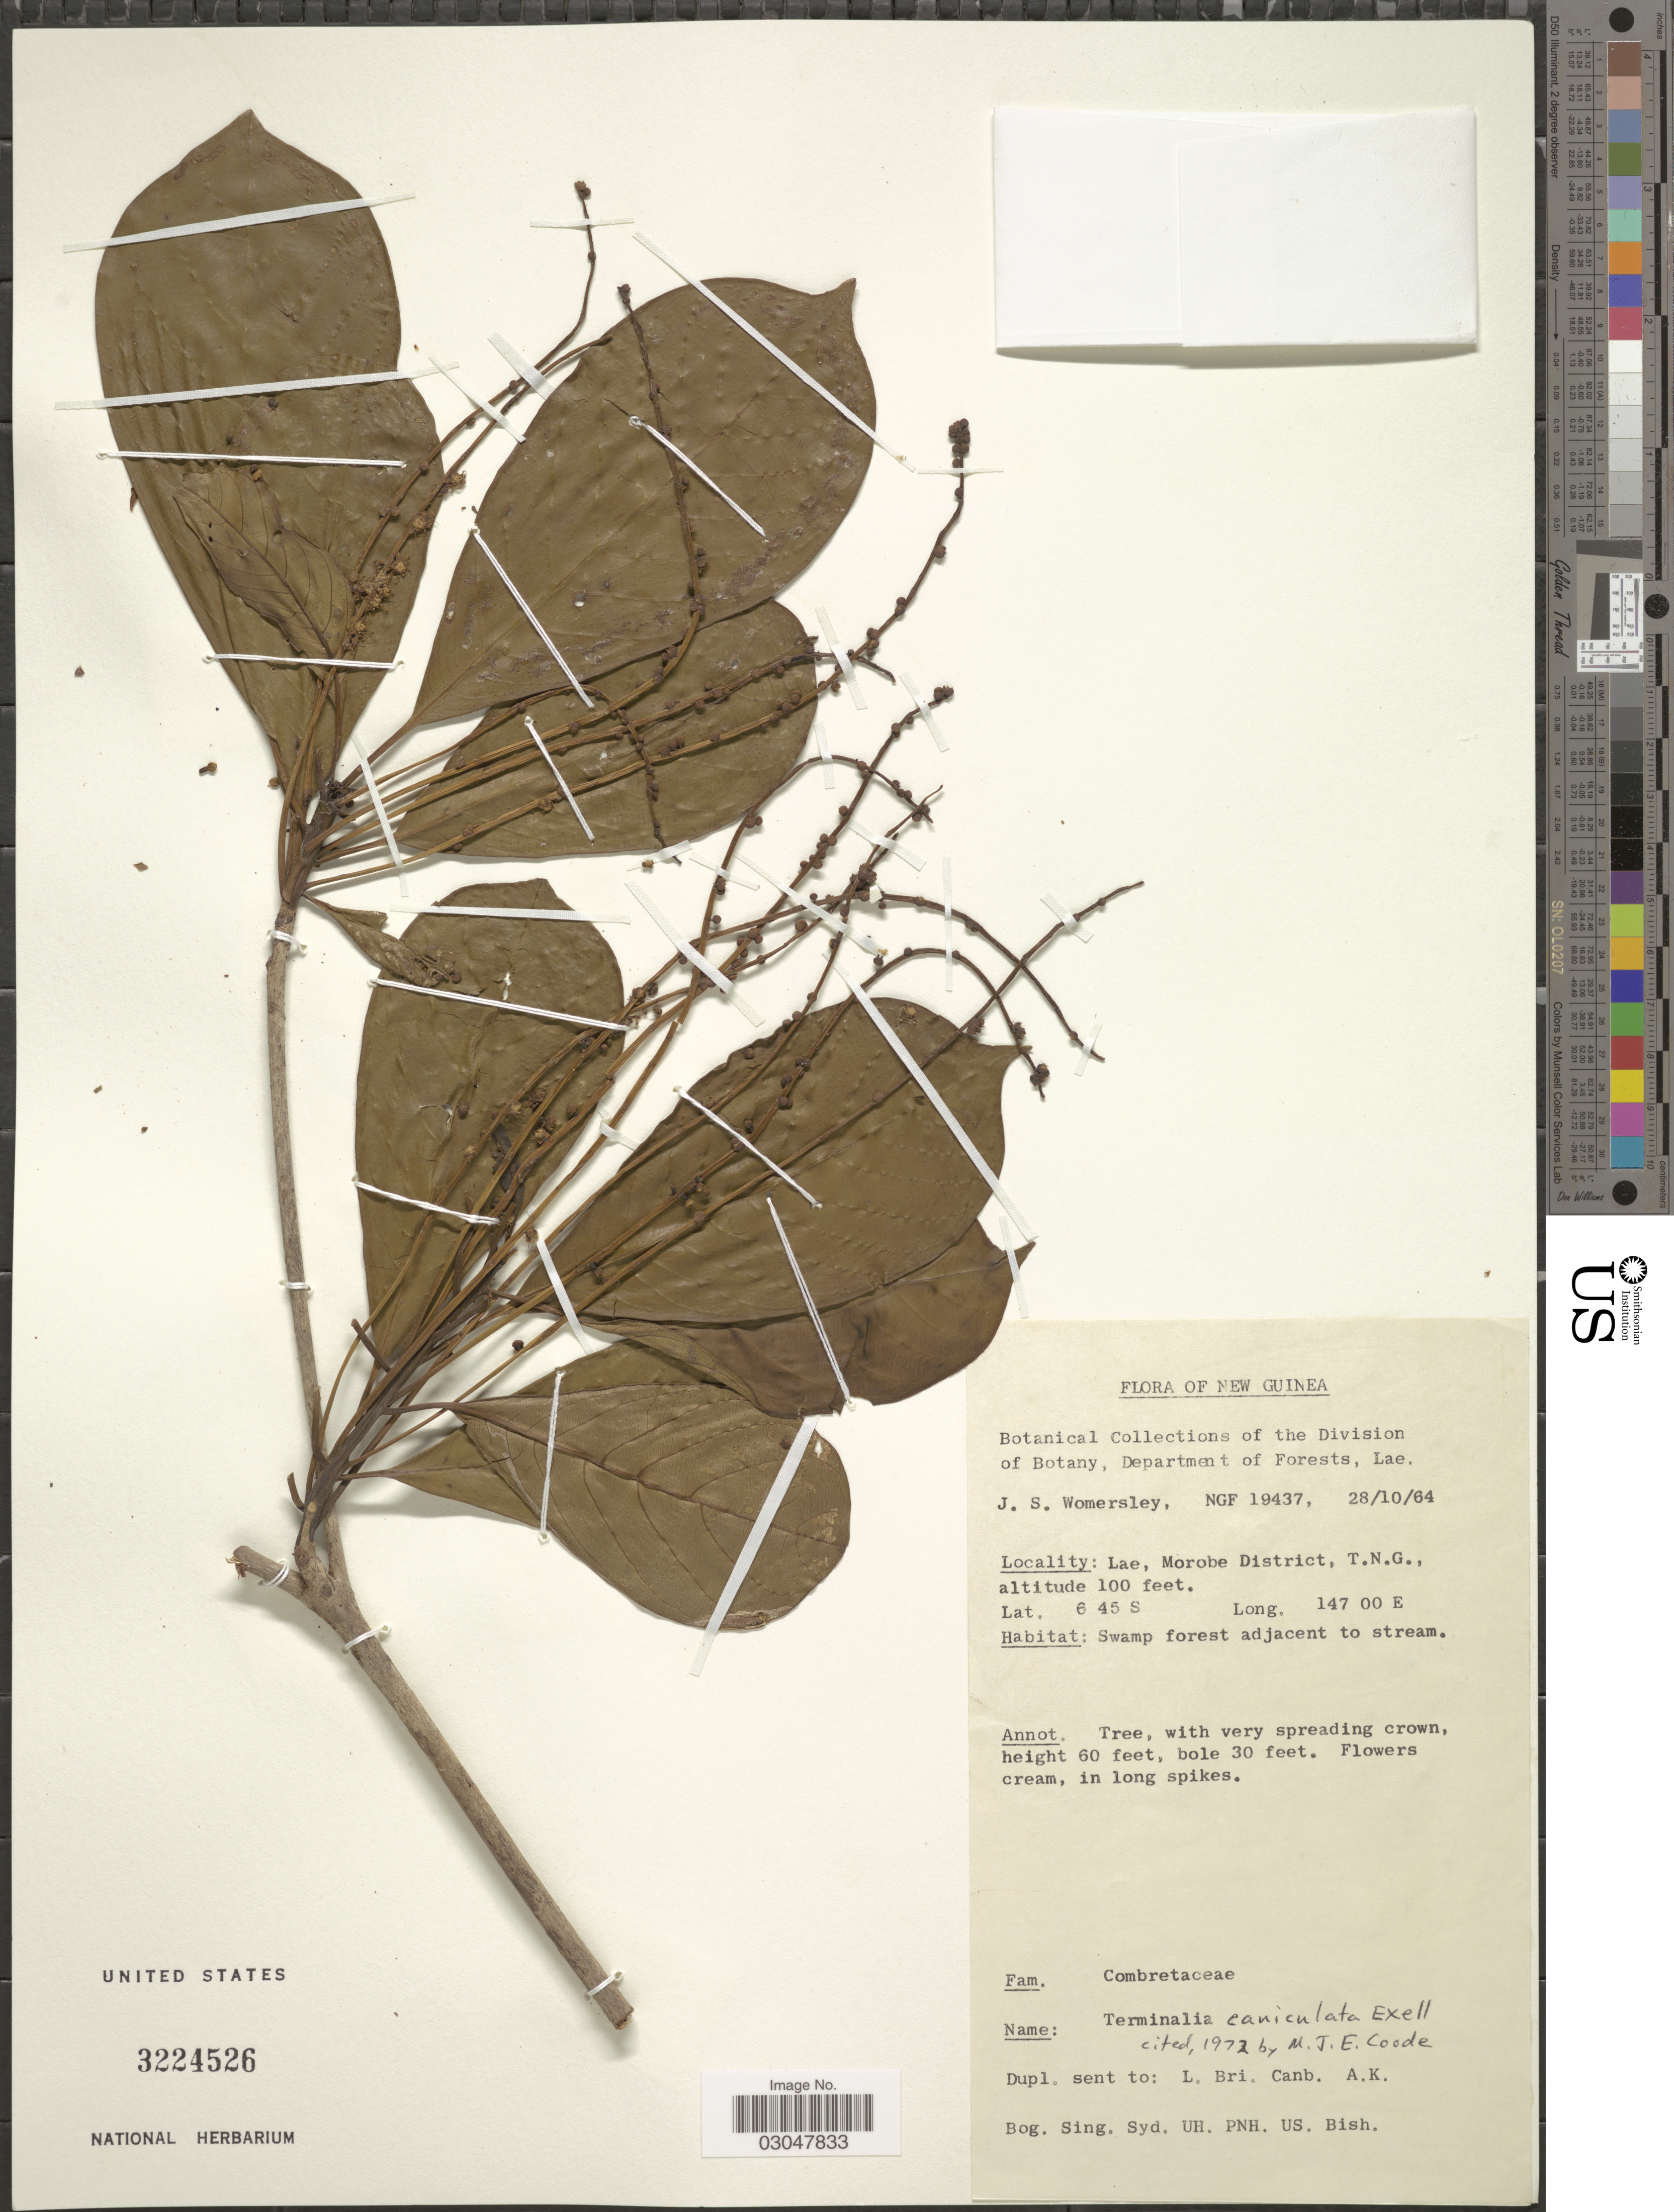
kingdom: Plantae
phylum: Tracheophyta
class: Magnoliopsida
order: Myrtales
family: Combretaceae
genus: Terminalia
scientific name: Terminalia canaliculata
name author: Exell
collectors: J. S. Womersley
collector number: NGF19437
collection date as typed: Transcribed d/m/y: 28/10/64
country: Papua New Guinea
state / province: Morobe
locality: New Guinea. Lae, Morobe District, T.N.G.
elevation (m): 30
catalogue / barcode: US 3224526